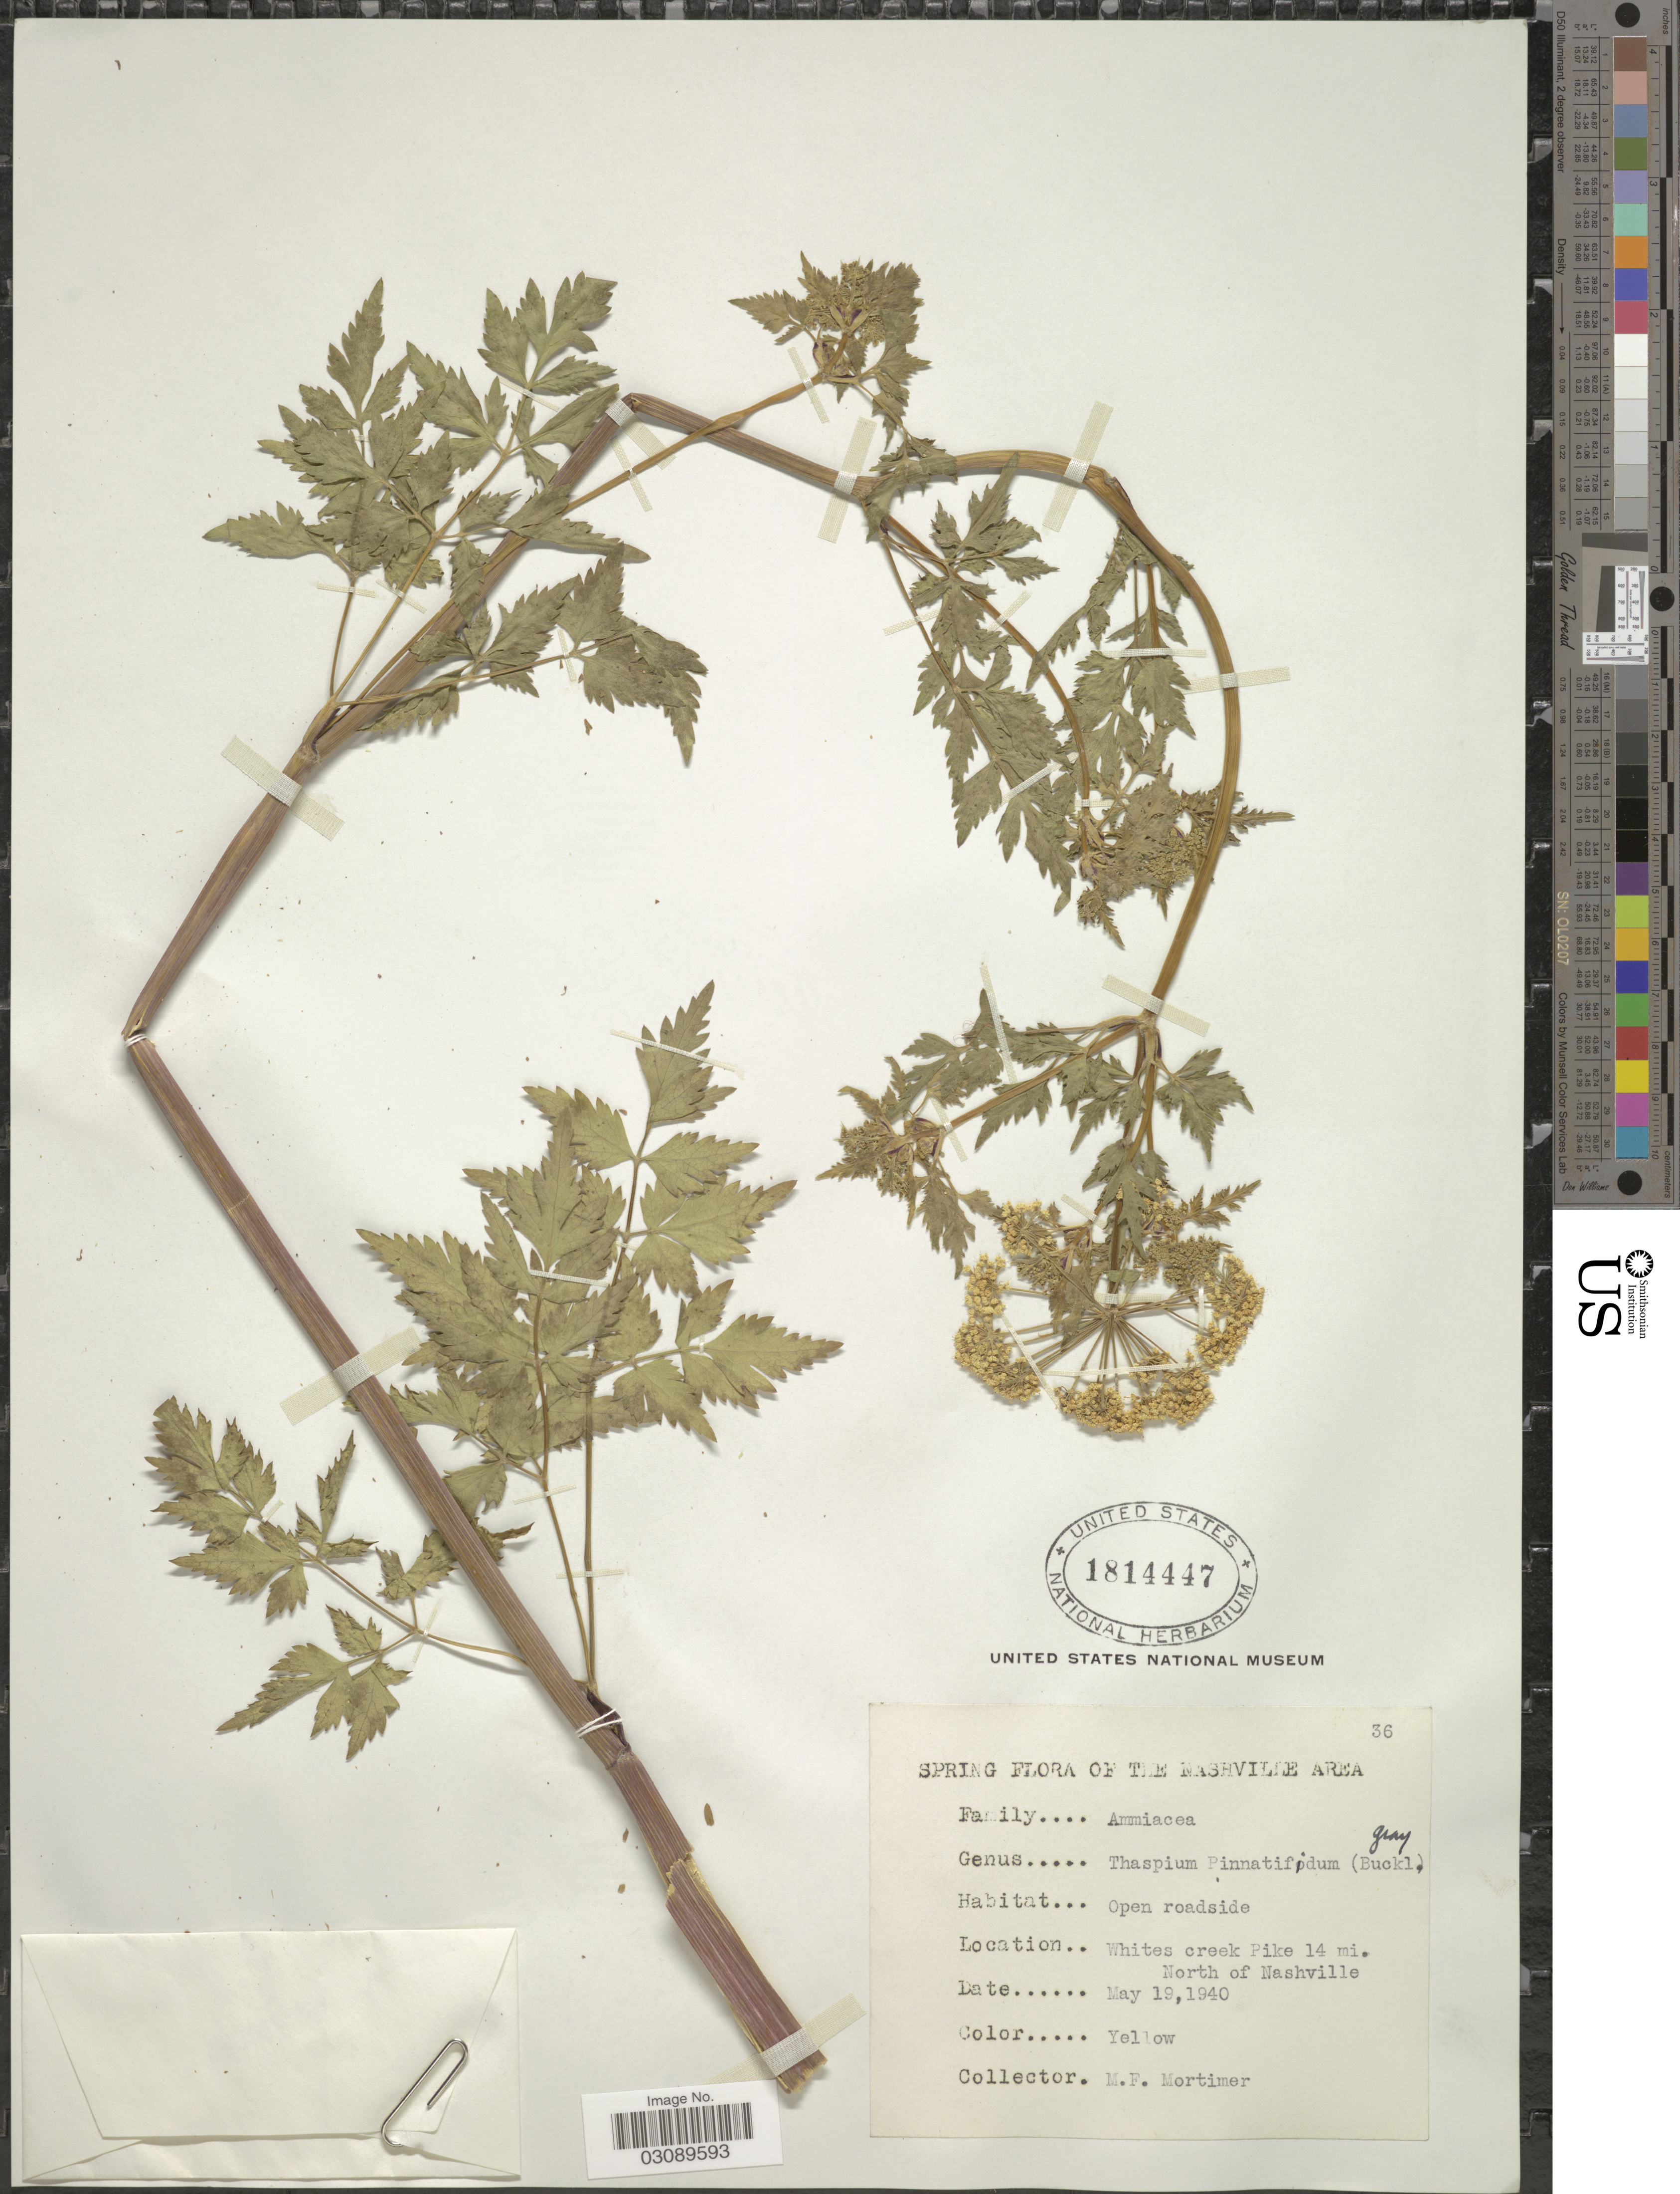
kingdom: Plantae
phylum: Tracheophyta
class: Magnoliopsida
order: Apiales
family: Apiaceae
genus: Thaspium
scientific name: Thaspium pinnatifidum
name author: (Buckley) A. Gray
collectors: M. Mortimer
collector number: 36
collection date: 1940-05-19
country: United States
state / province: Tennessee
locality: Nashville. Whites creek Pike 14 mi. North of Nashville.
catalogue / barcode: US 1814447